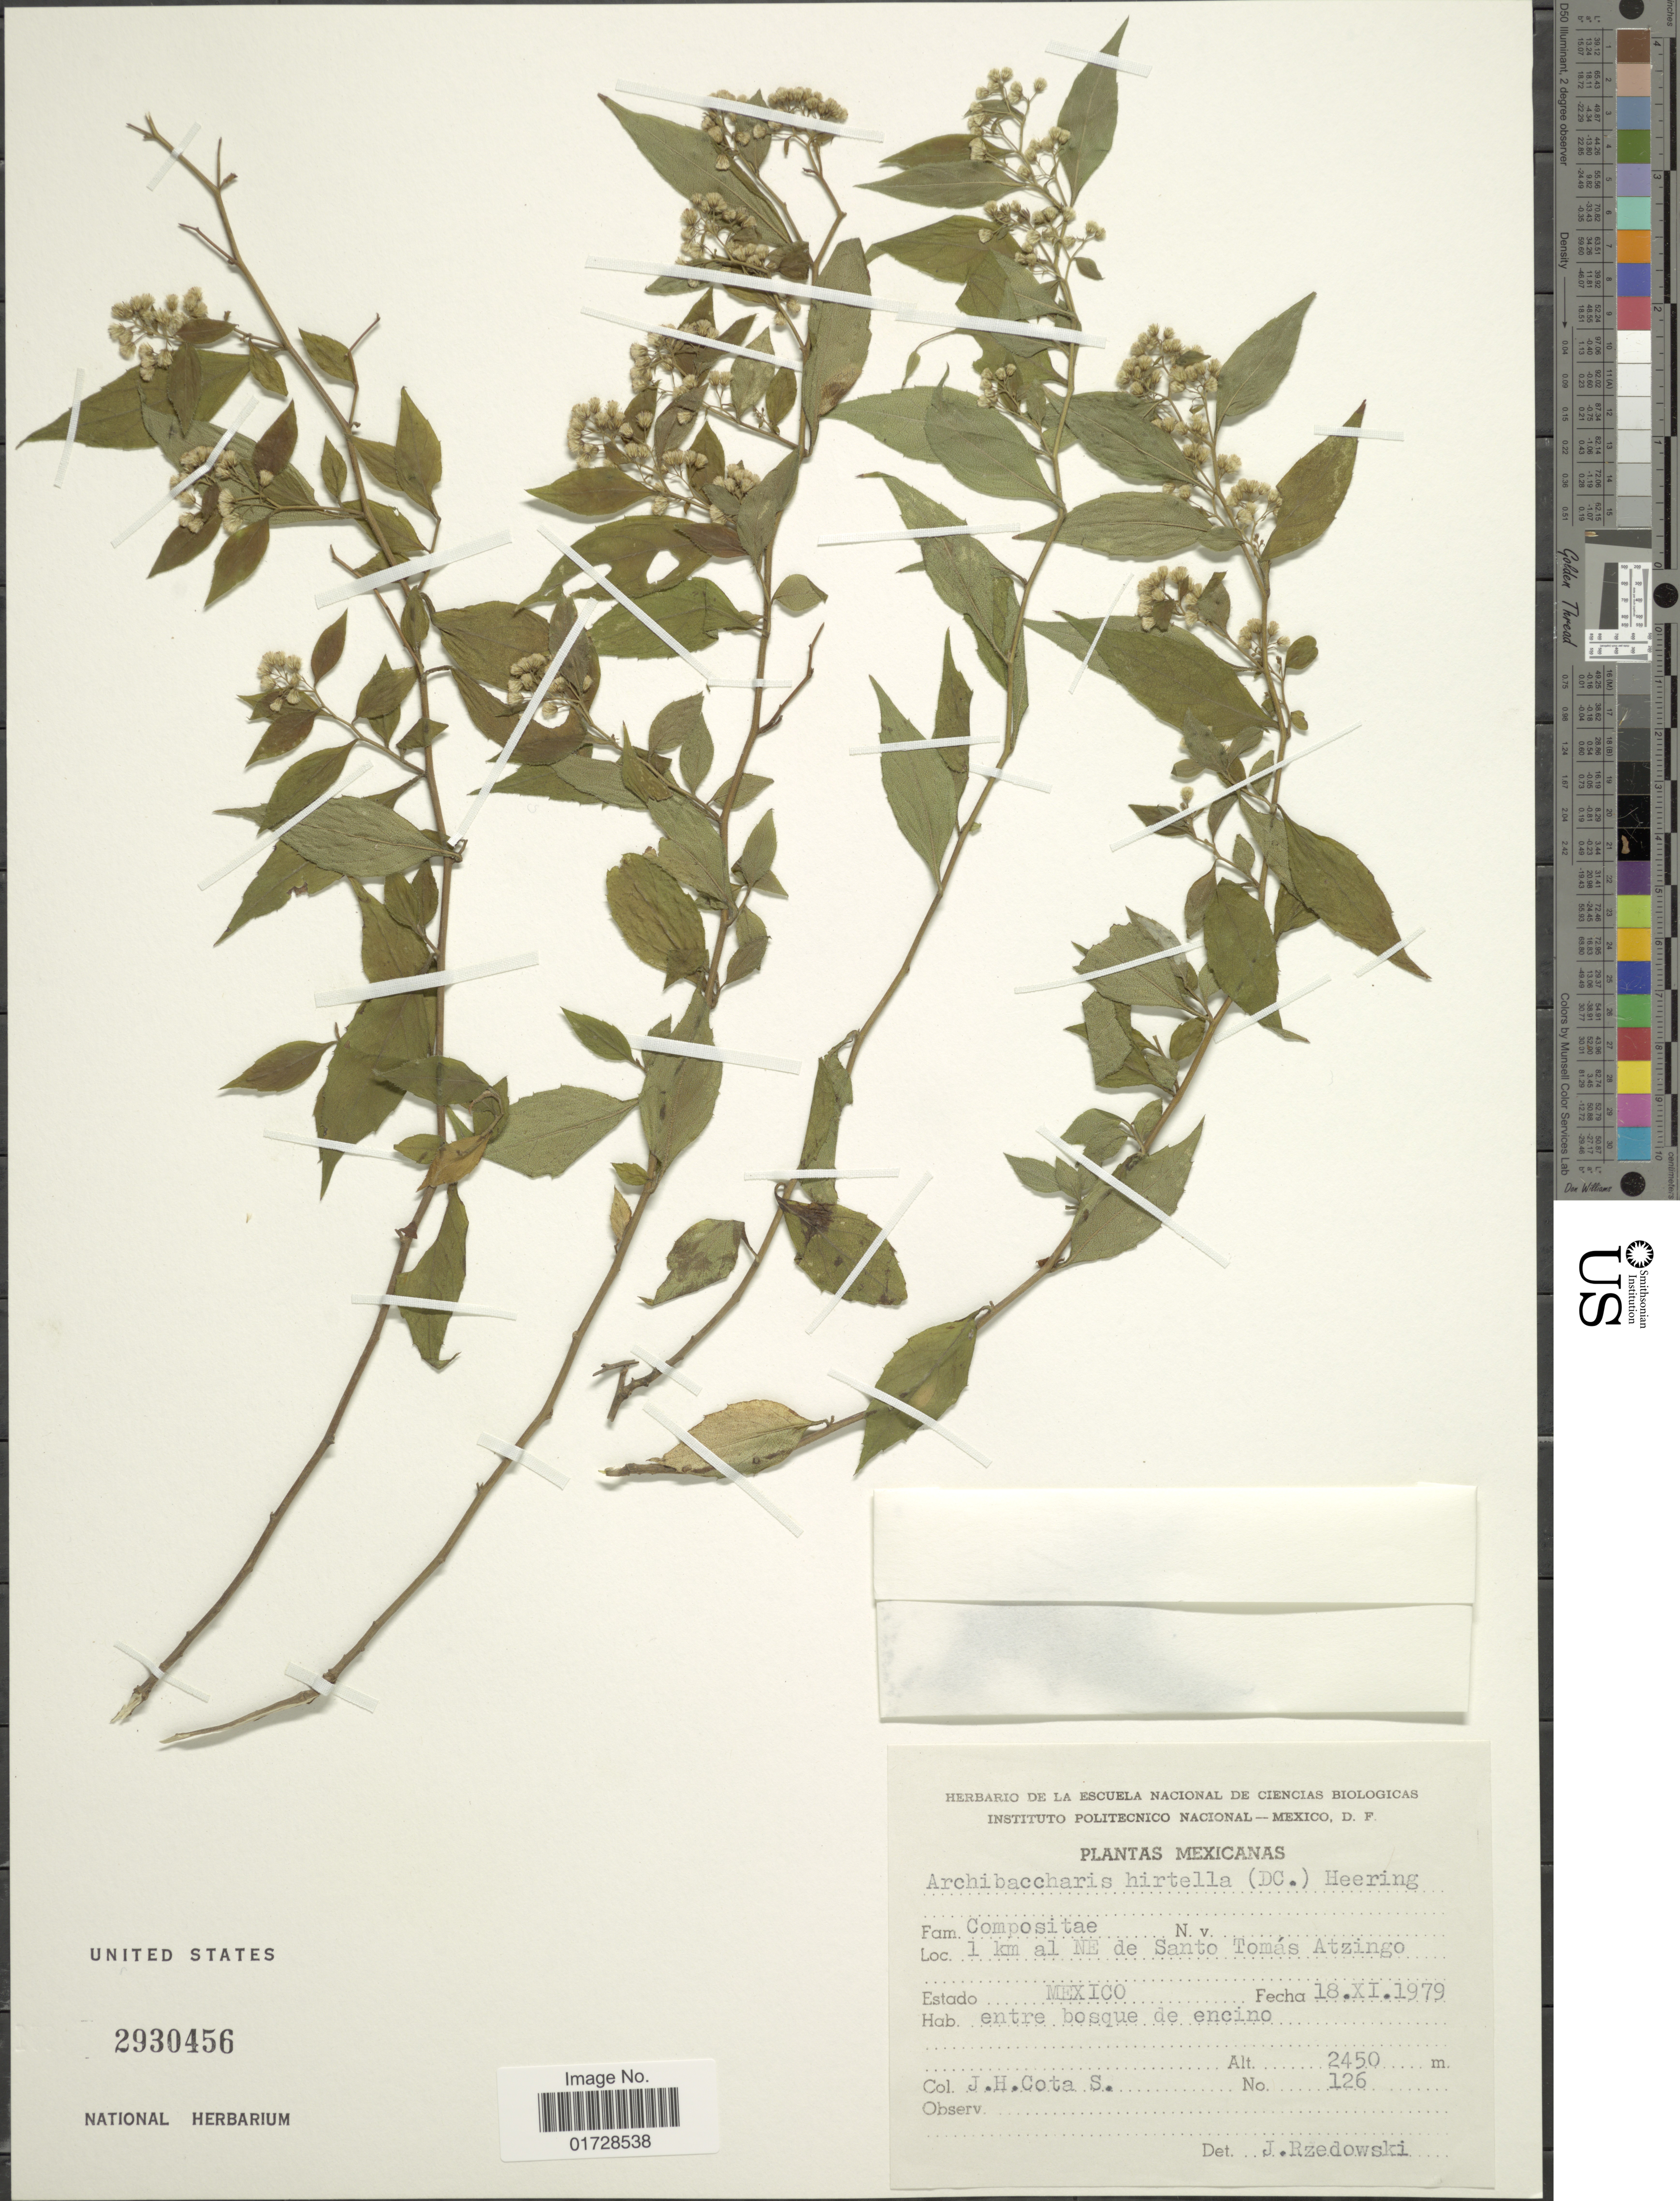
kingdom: Plantae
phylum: Tracheophyta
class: Magnoliopsida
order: Asterales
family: Asteraceae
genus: Archibaccharis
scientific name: Archibaccharis hirtella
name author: (DC.) Heering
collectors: J. Hugo Cota Sánchez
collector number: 126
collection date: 1979-11-18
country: Mexico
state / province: México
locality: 1 km al NE de Santo Tomas Atzingo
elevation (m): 2450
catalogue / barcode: US 2930456